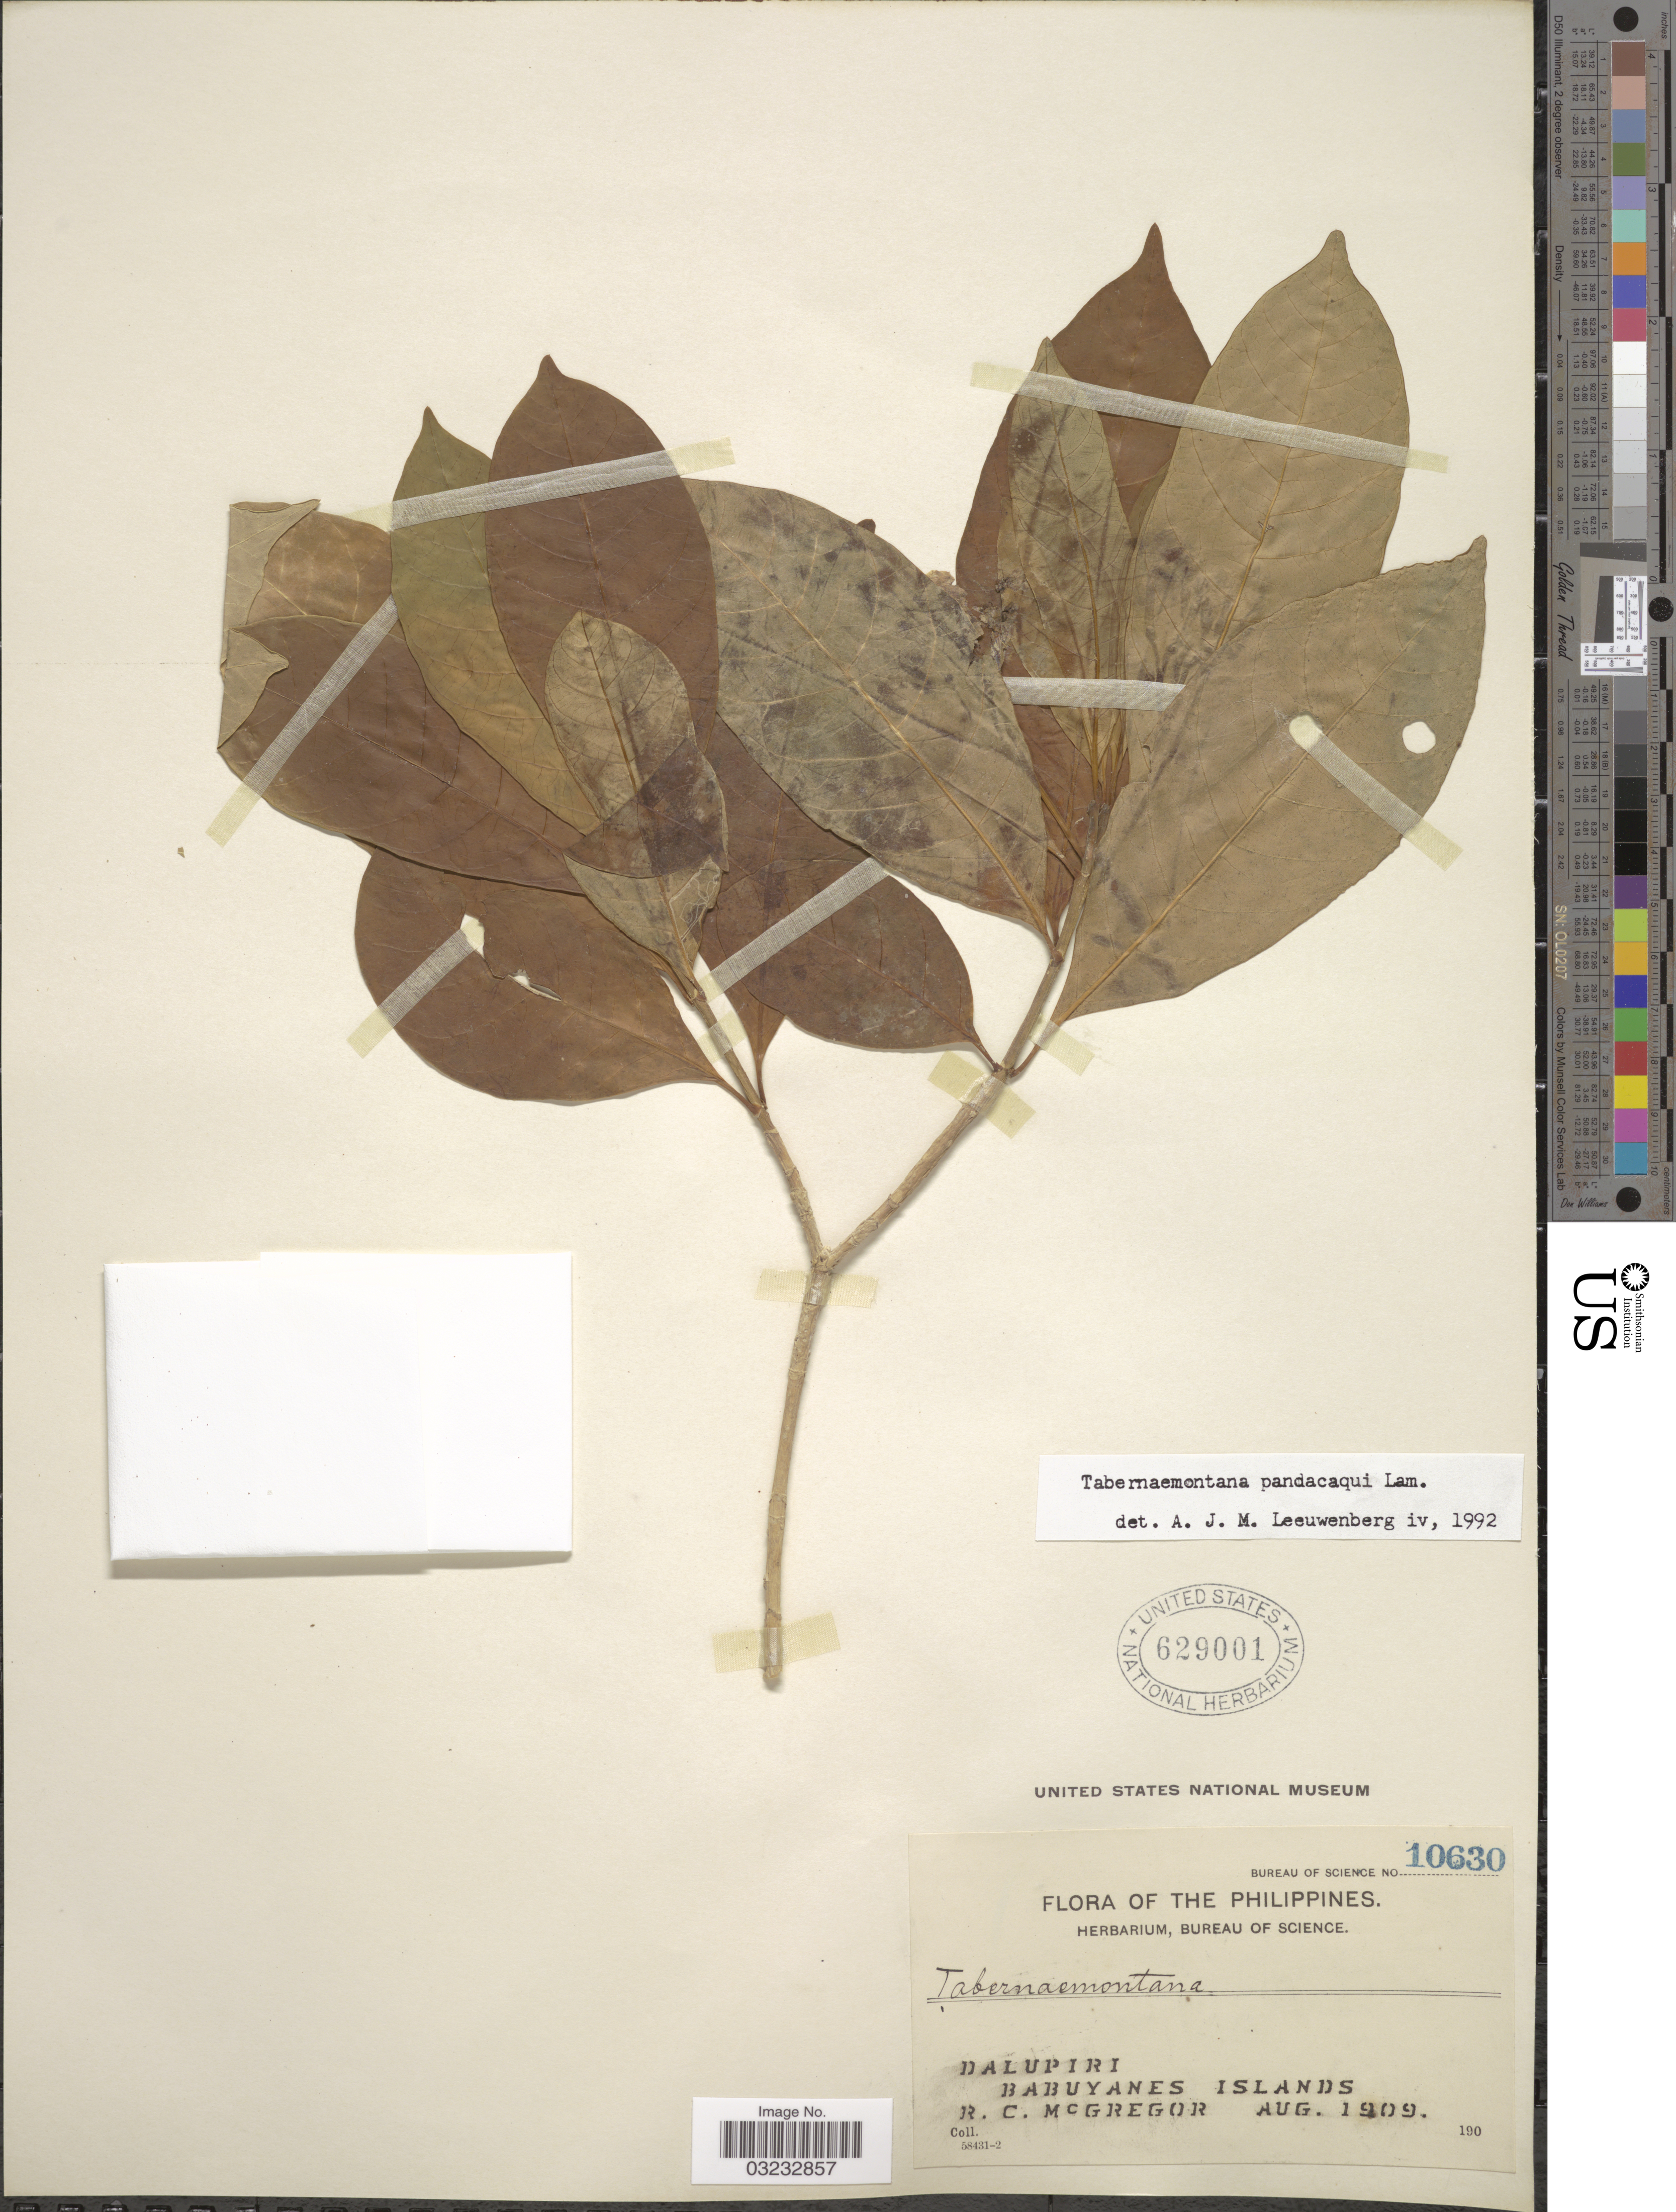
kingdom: Plantae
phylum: Tracheophyta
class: Magnoliopsida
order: Gentianales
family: Apocynaceae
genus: Tabernaemontana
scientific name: Tabernaemontana pandacaqui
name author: Poir.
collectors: R. C. McGregor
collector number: Bureau of Science 10630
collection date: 1909-08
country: Philippines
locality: Dalupiri, Babuyanes Islands.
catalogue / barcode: US 629001